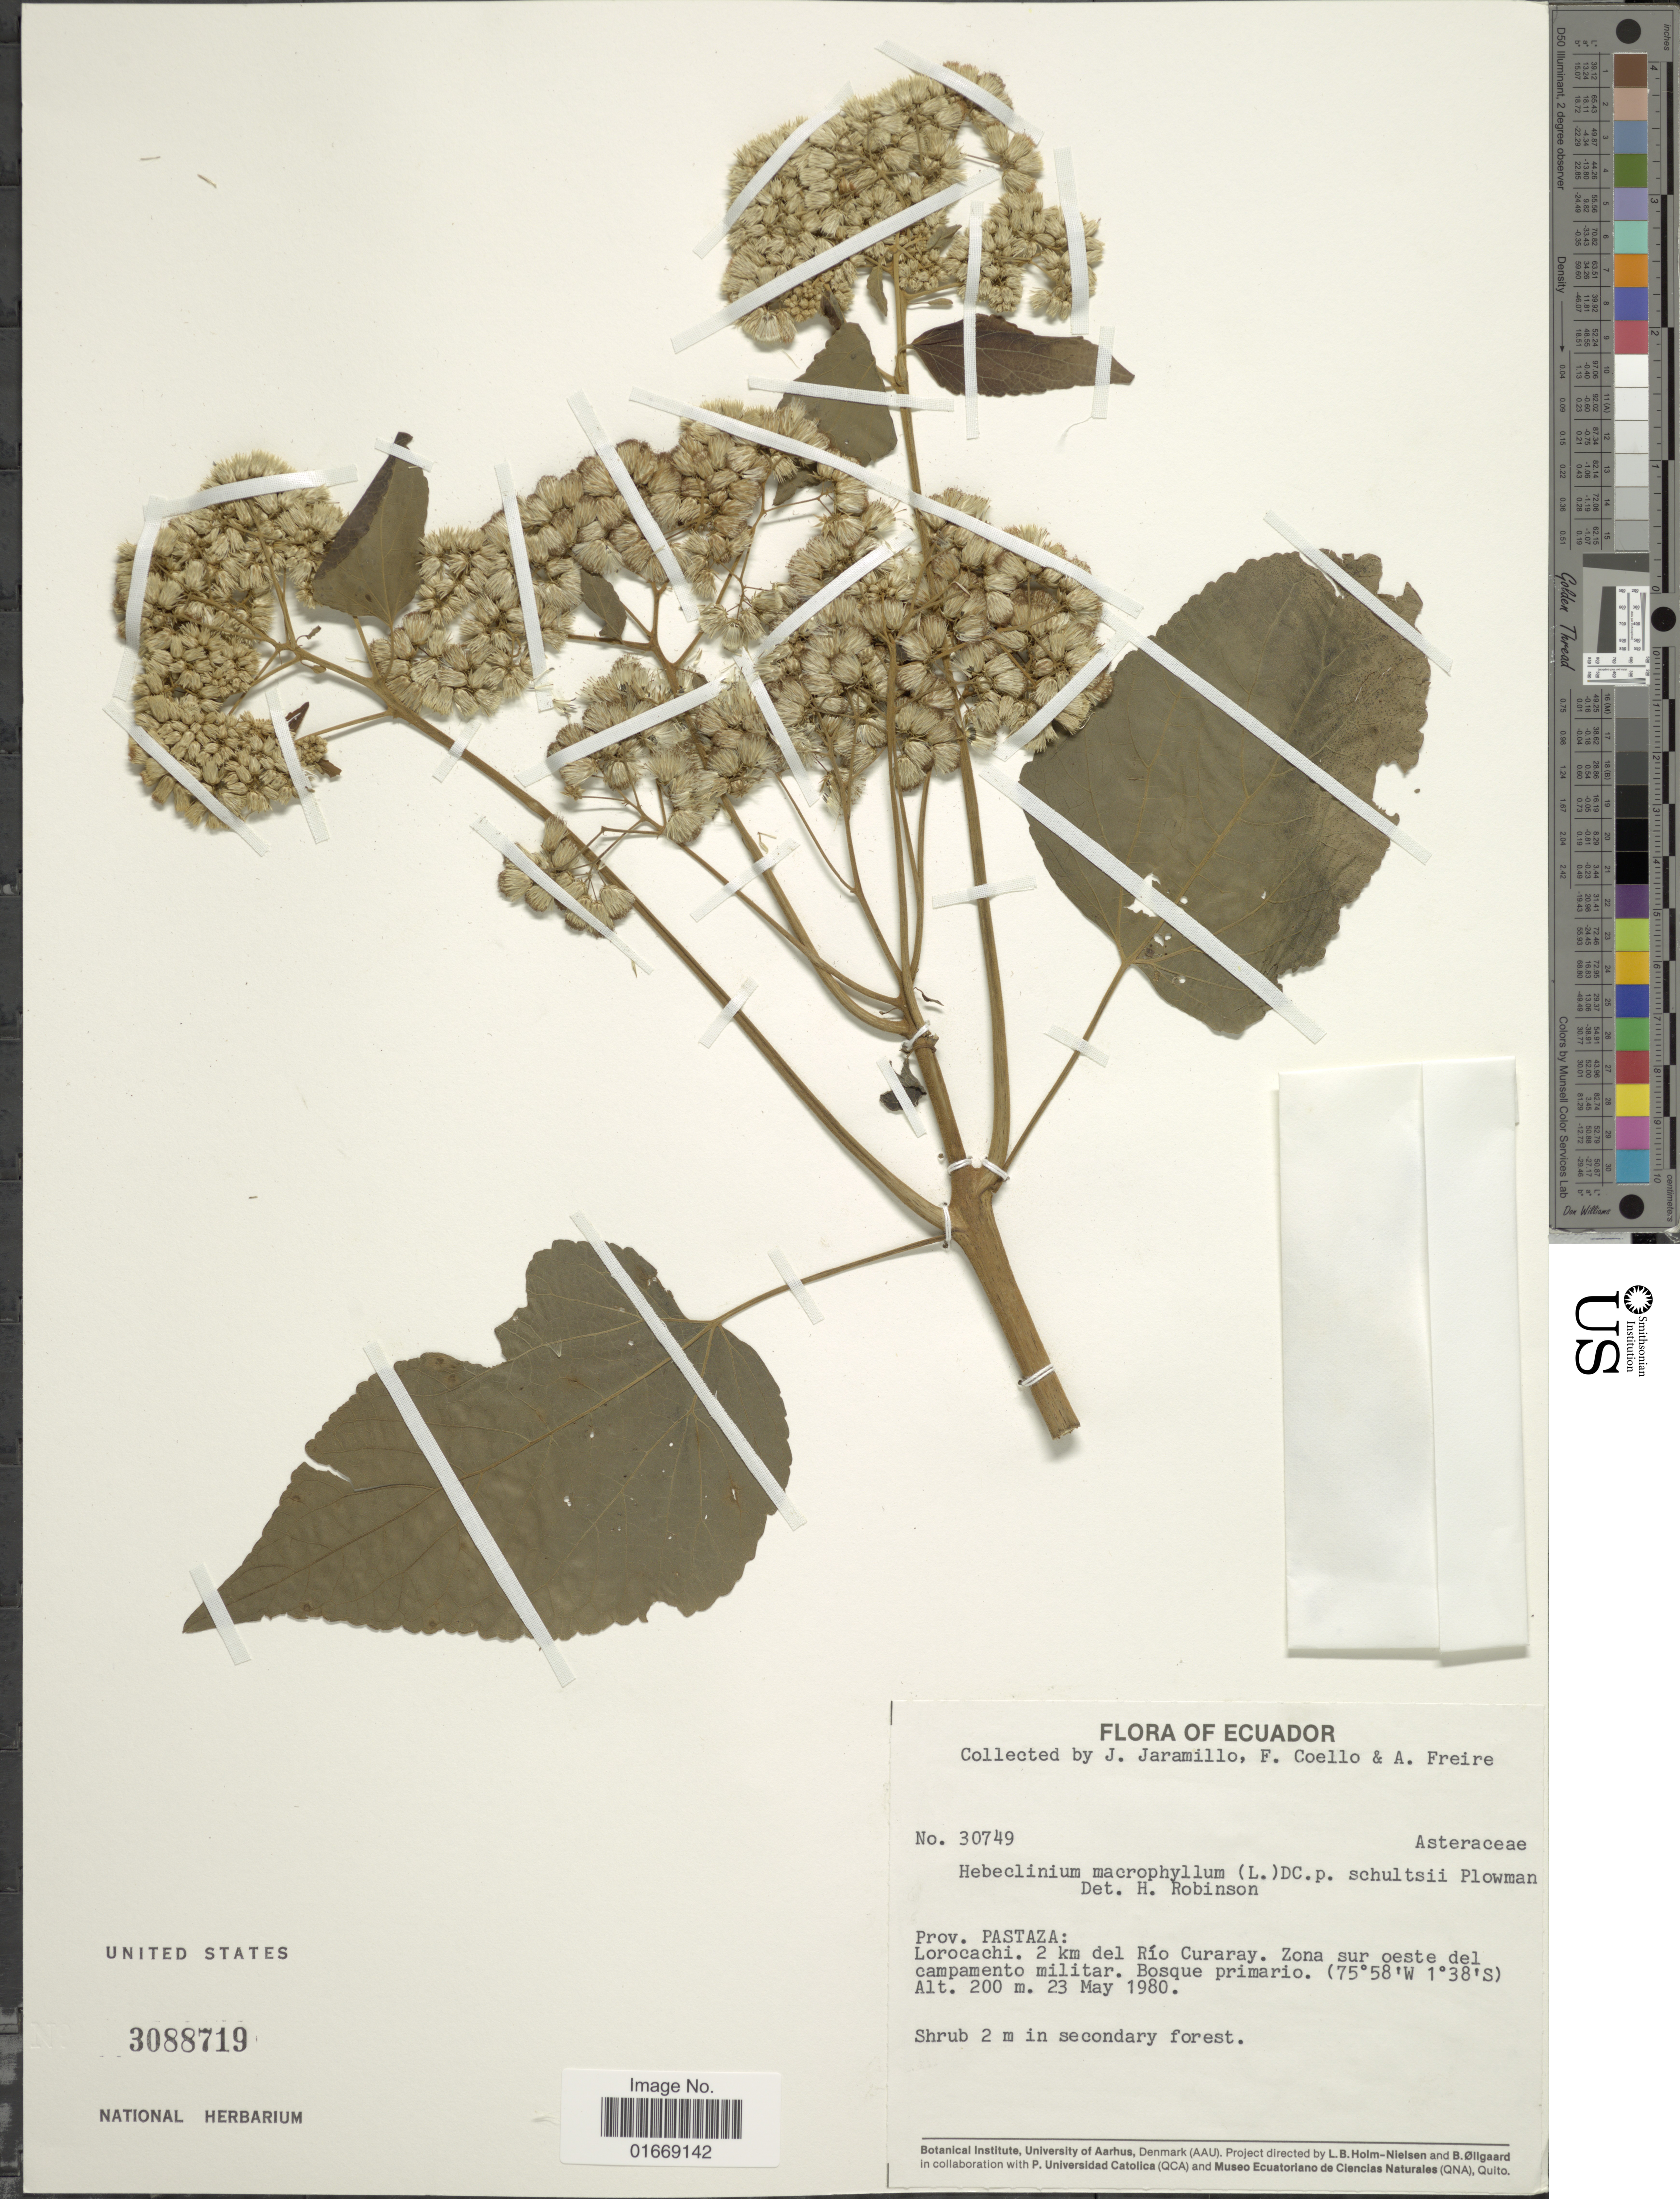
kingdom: Plantae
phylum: Tracheophyta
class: Magnoliopsida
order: Asterales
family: Asteraceae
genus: Hebeclinium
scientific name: Hebeclinium macrophyllum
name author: (L.) DC.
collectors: J. Jaramillo, F. Coello & A. Freire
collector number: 30749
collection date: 1980-05-23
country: Ecuador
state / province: Pastaza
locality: Loroachi, 2 km del Rio Curaray, Zona sur oeste del campamento militair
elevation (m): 200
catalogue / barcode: US 3088719